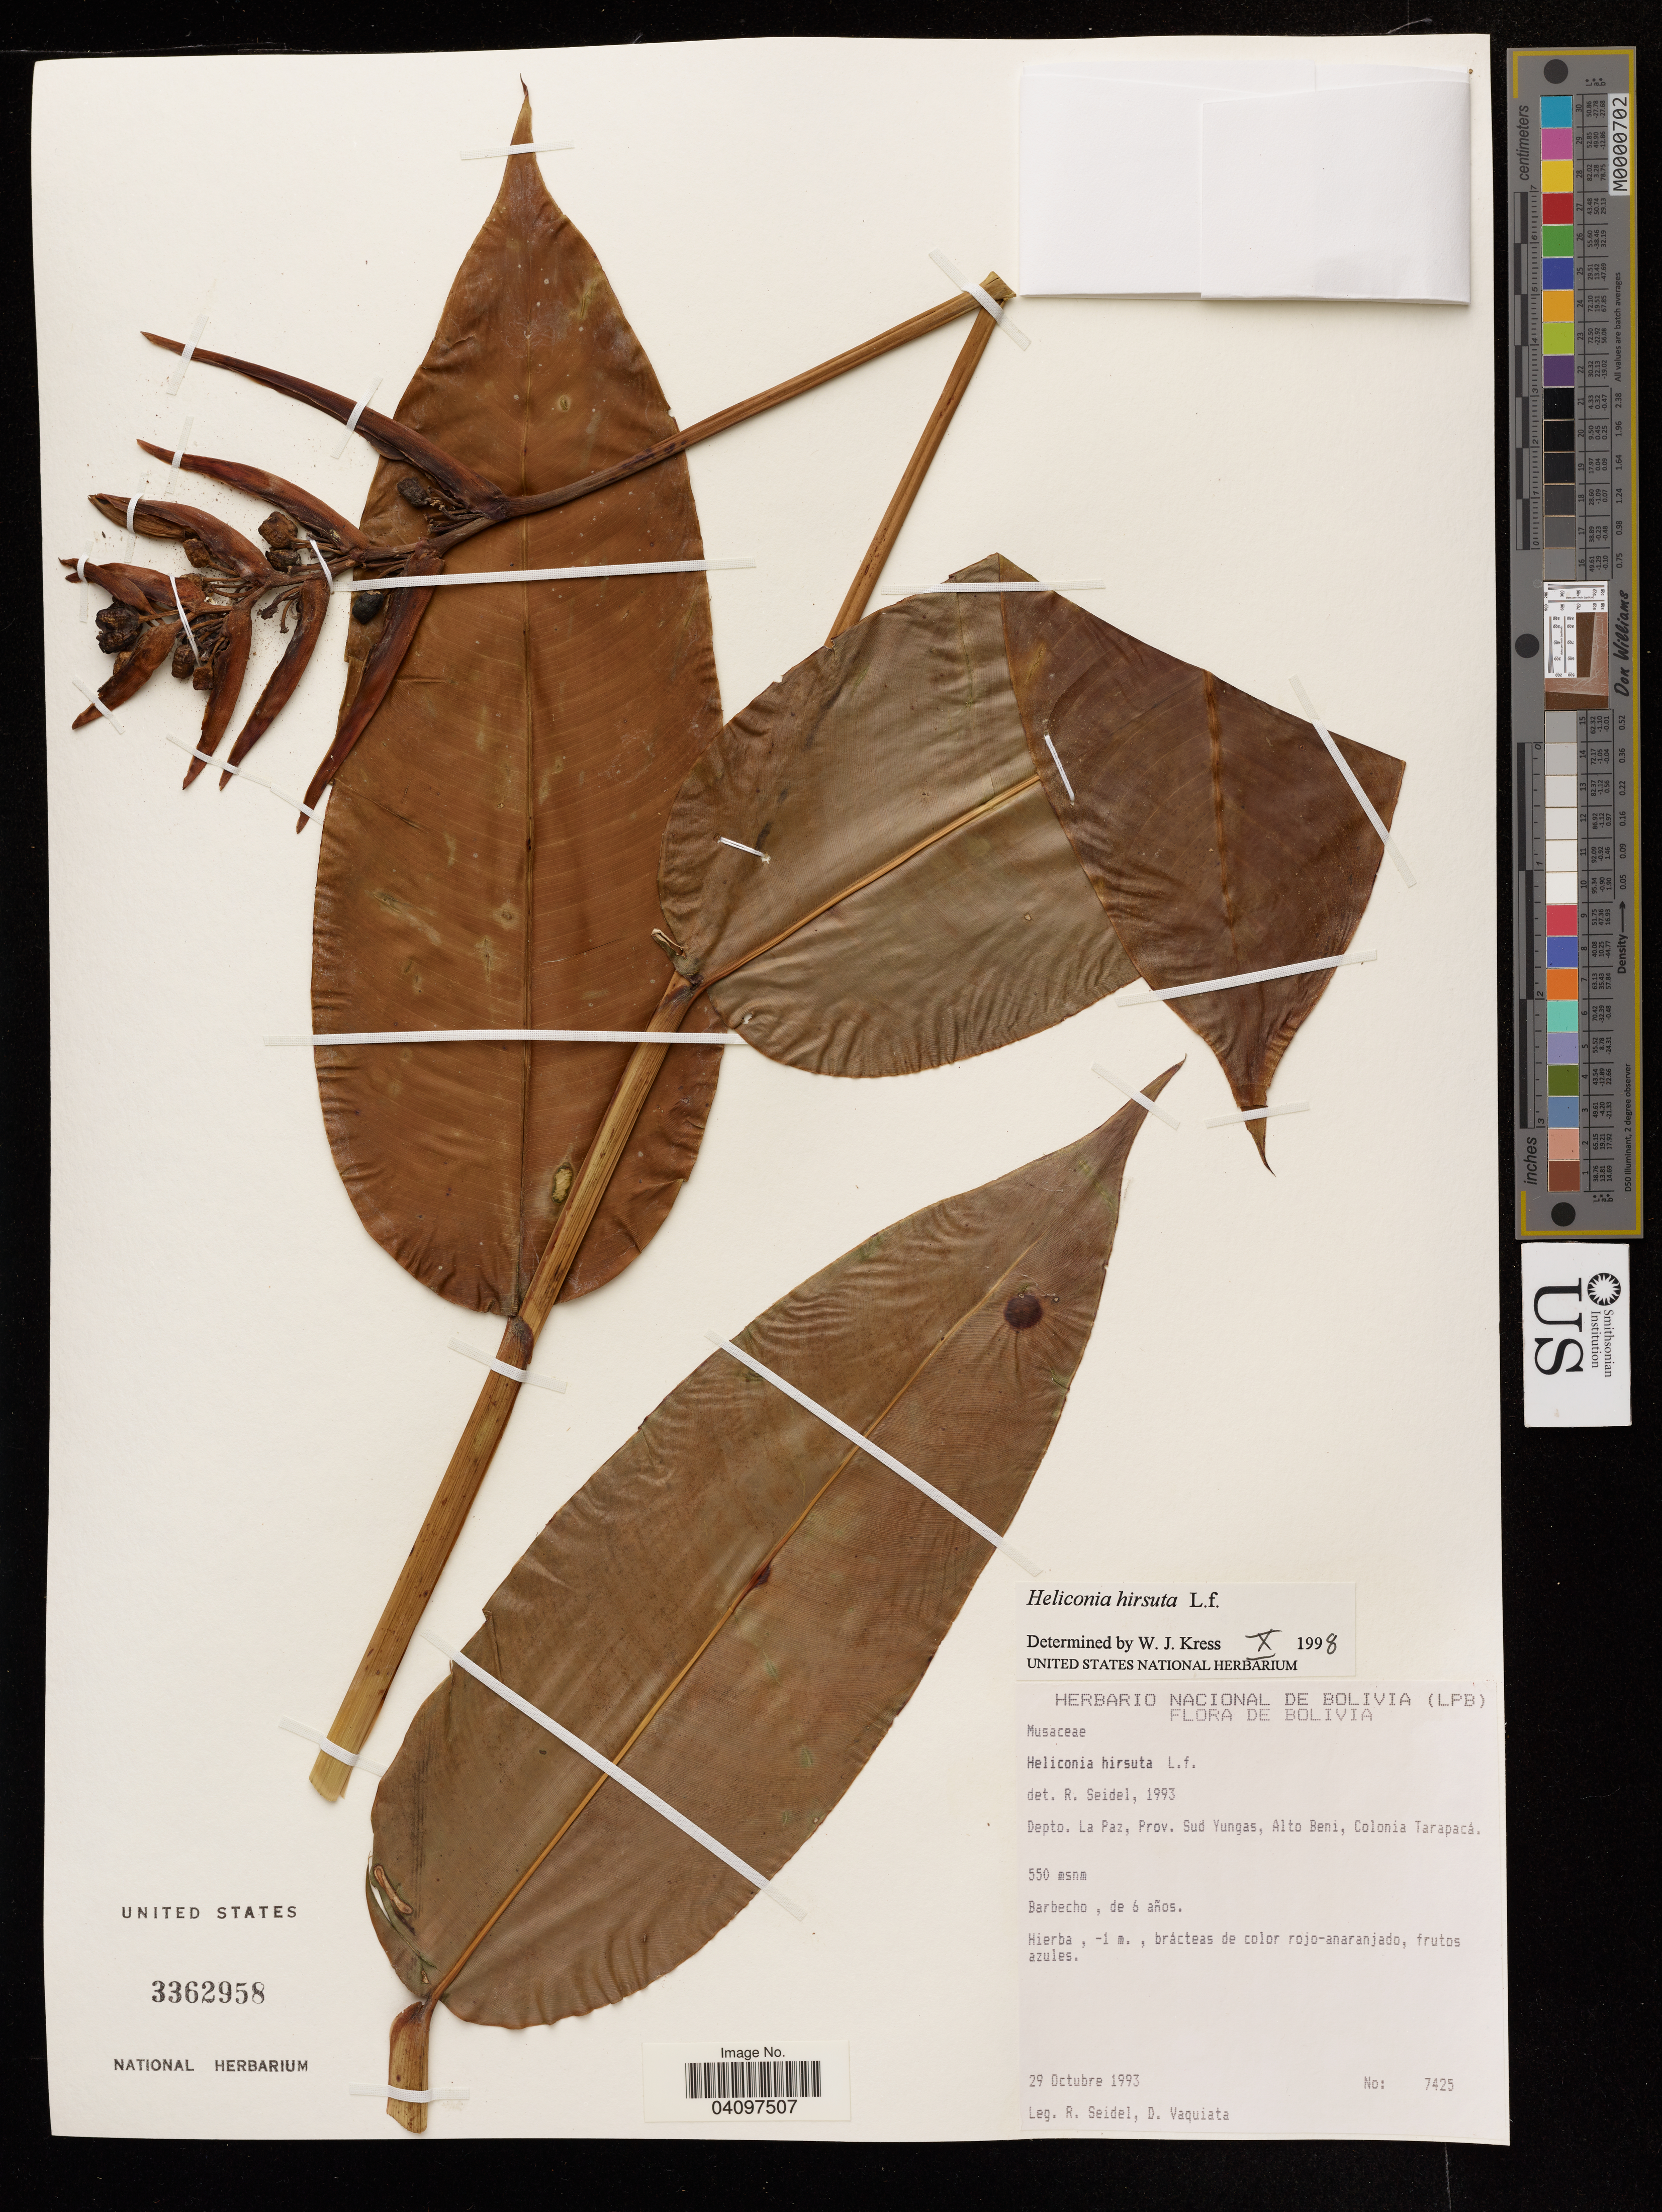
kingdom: Plantae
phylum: Tracheophyta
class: Liliopsida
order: Zingiberales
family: Heliconiaceae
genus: Heliconia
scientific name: Heliconia hirsuta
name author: L. f.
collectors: R. Seidel & D. Vaquiata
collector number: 7425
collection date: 1993-10-29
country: Bolivia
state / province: La Paz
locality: Depto. La Paz, Prov. Sud Yungas, Alto Beni, Colonia Tarapacá.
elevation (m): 550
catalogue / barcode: US 3362958